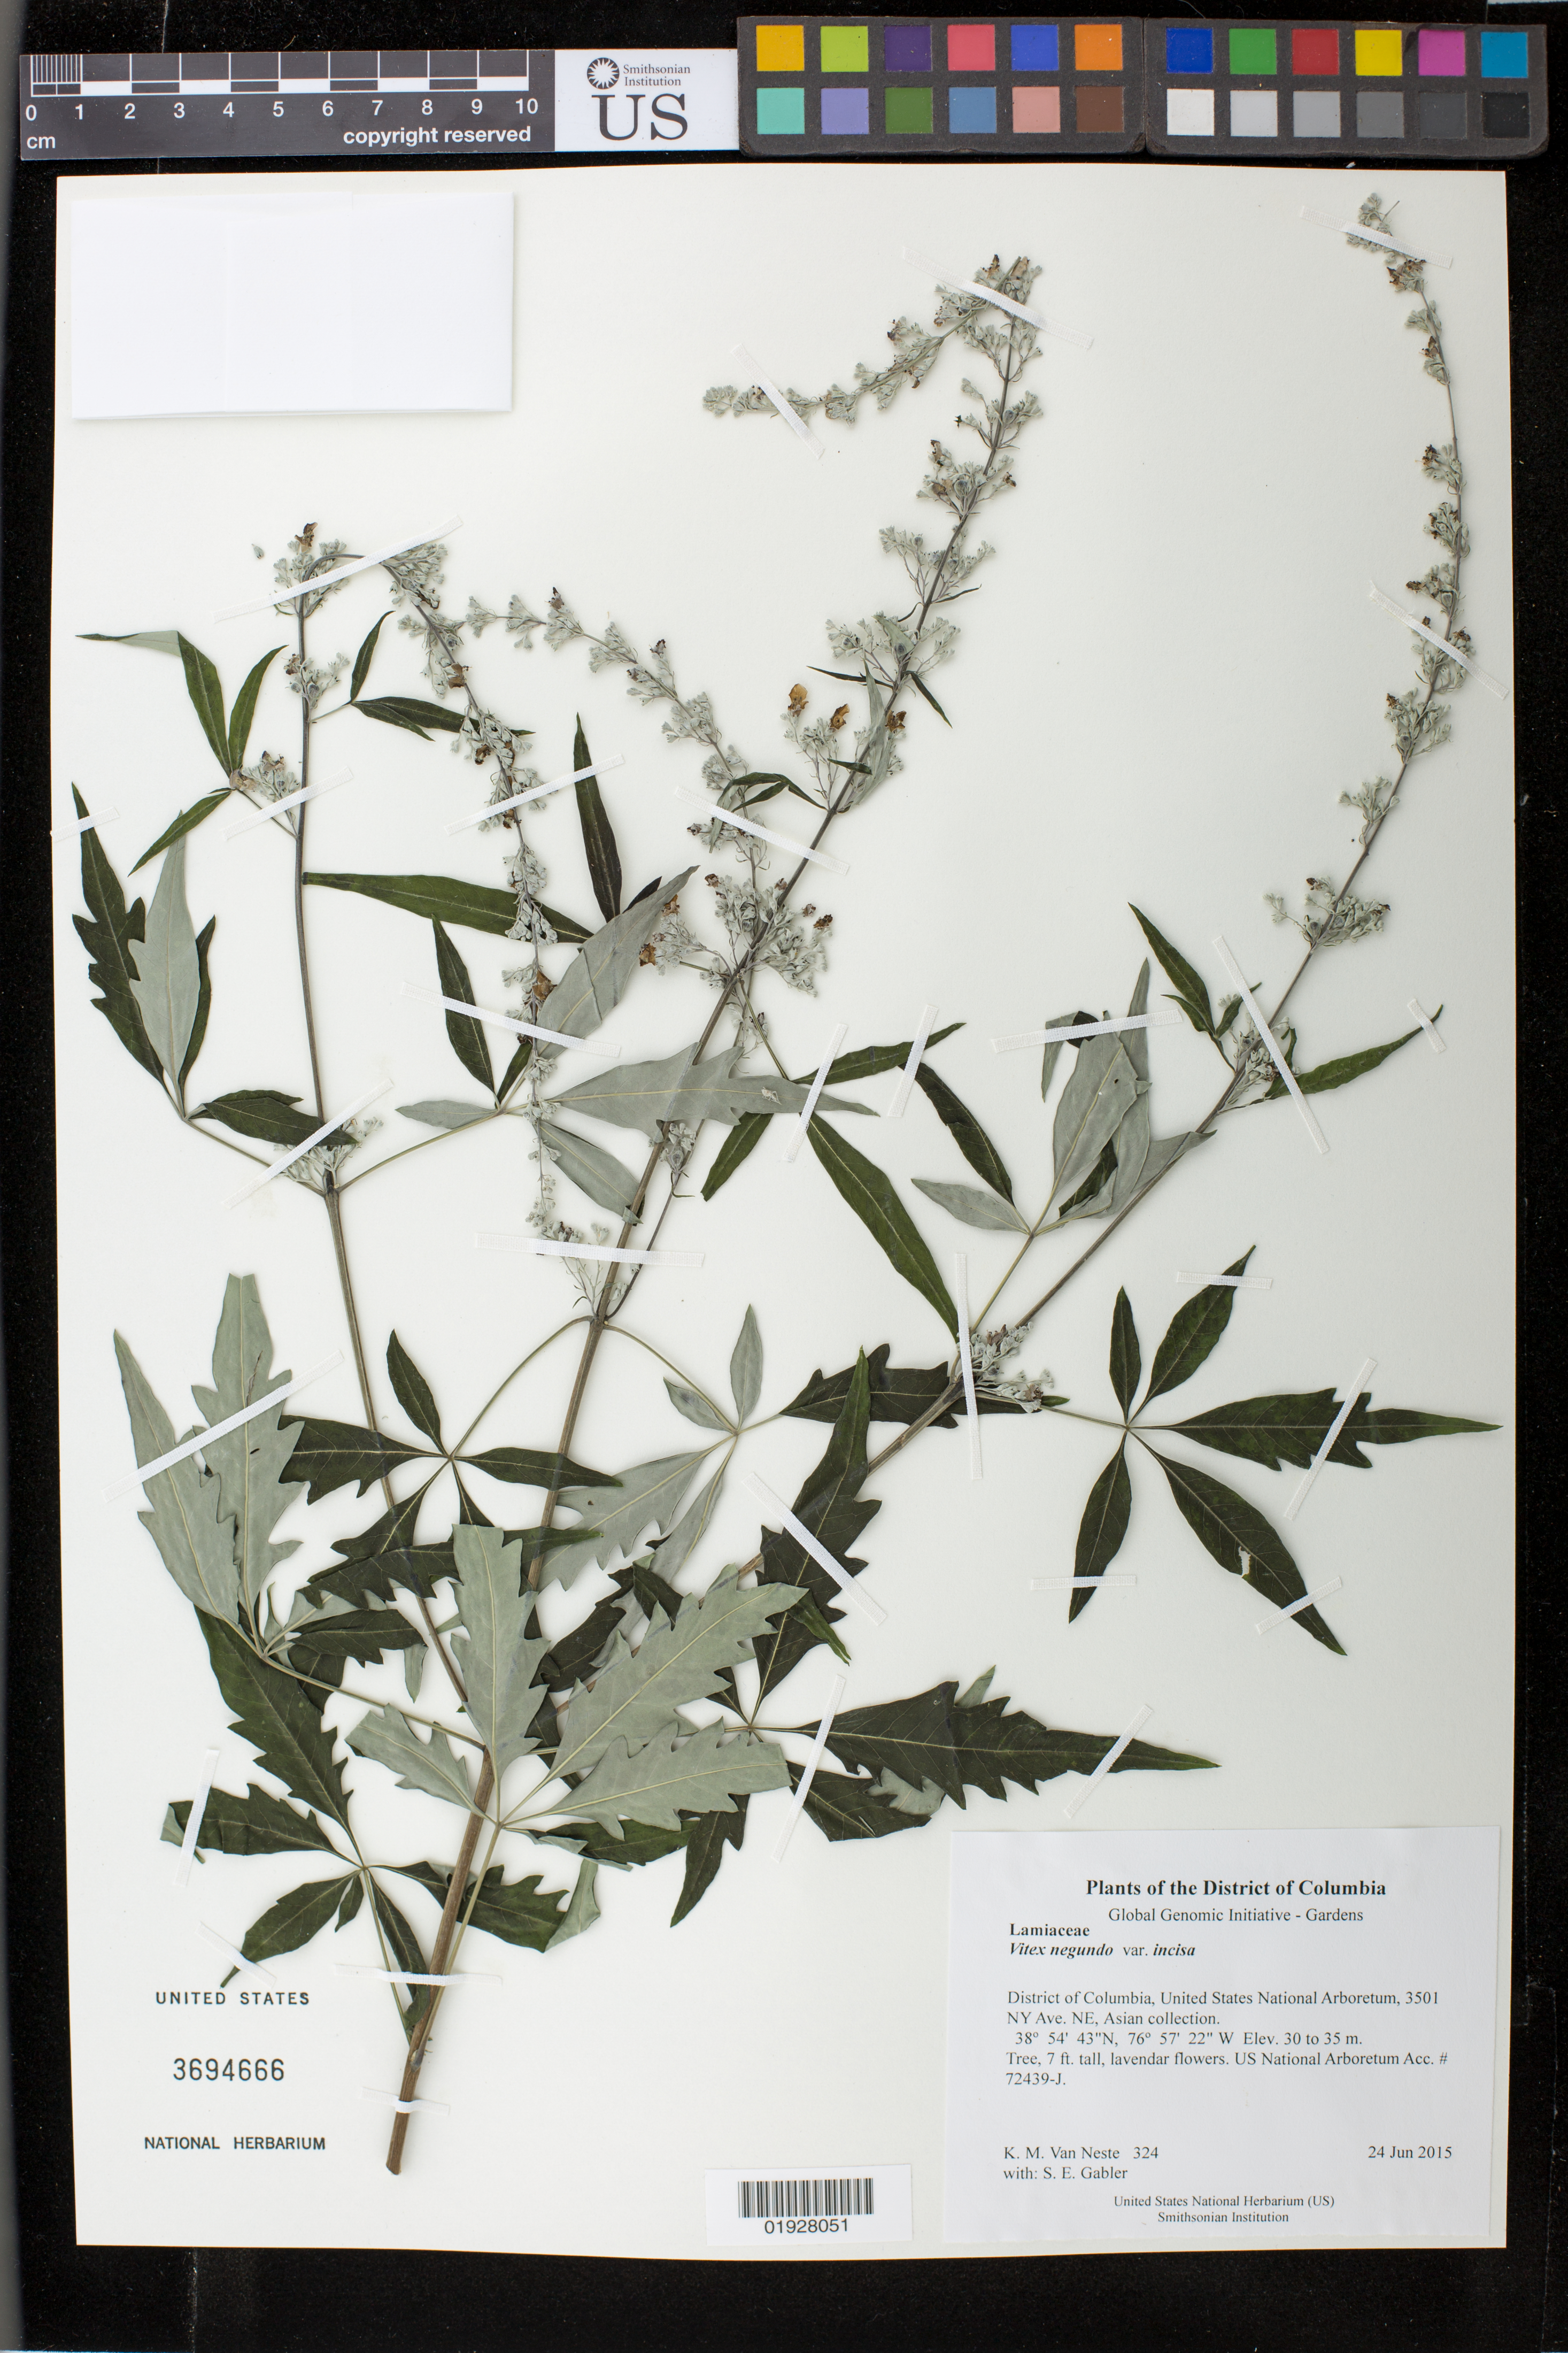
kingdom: Plantae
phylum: Tracheophyta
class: Magnoliopsida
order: Lamiales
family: Lamiaceae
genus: Vitex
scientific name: Vitex negundo var. incisa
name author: (Lam.) C.B. Clarke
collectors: K. M. Van Neste & S. E. Gabler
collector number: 324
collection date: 2015-06-24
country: United States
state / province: District of Columbia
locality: United States National Arboretum, 3501 NY Ave. NE, Asian collection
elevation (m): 30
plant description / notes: Vitex negundo var. incisa NATIONAL ARBORETUM PROVENANCE INFO: ORIGINAL LOCALITY: China, , ORIGINAL COLLECTORS: Tony Aiello, Kris Bachtell, Carole Bordelon, Peter Bristol, Tang Yudan AND COLLECTOR NUMBER: NACPEC02-051 LATITUDE: 35°16.78' N LONGITUDE: 112°23.45' E USNA ACCESSION: 72439 RECEIVED: Vitex negundo var. heterophyllaseed9/15/2002 RECEIVED FROM: PROVENANCE CODE: W FULL PROVENANCE: collected directly from wild; origin known ELEVATION: LATITUDE: 35°16.78' N LONGITUDE: 112°23.45' E HABITAT:Oak-hornbeam secondary growth scrub woods; dry to mesic; mixed deciduous growth; very rocky scree for some collecting. DESCRIPTION: Multi-stemmed shrub. Height: Up to 2 m. Bark: Gray to brown. Leaves: Opposite, palmately compound with 5 leaflets. Fruit: Green-brown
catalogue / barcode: US 3694666